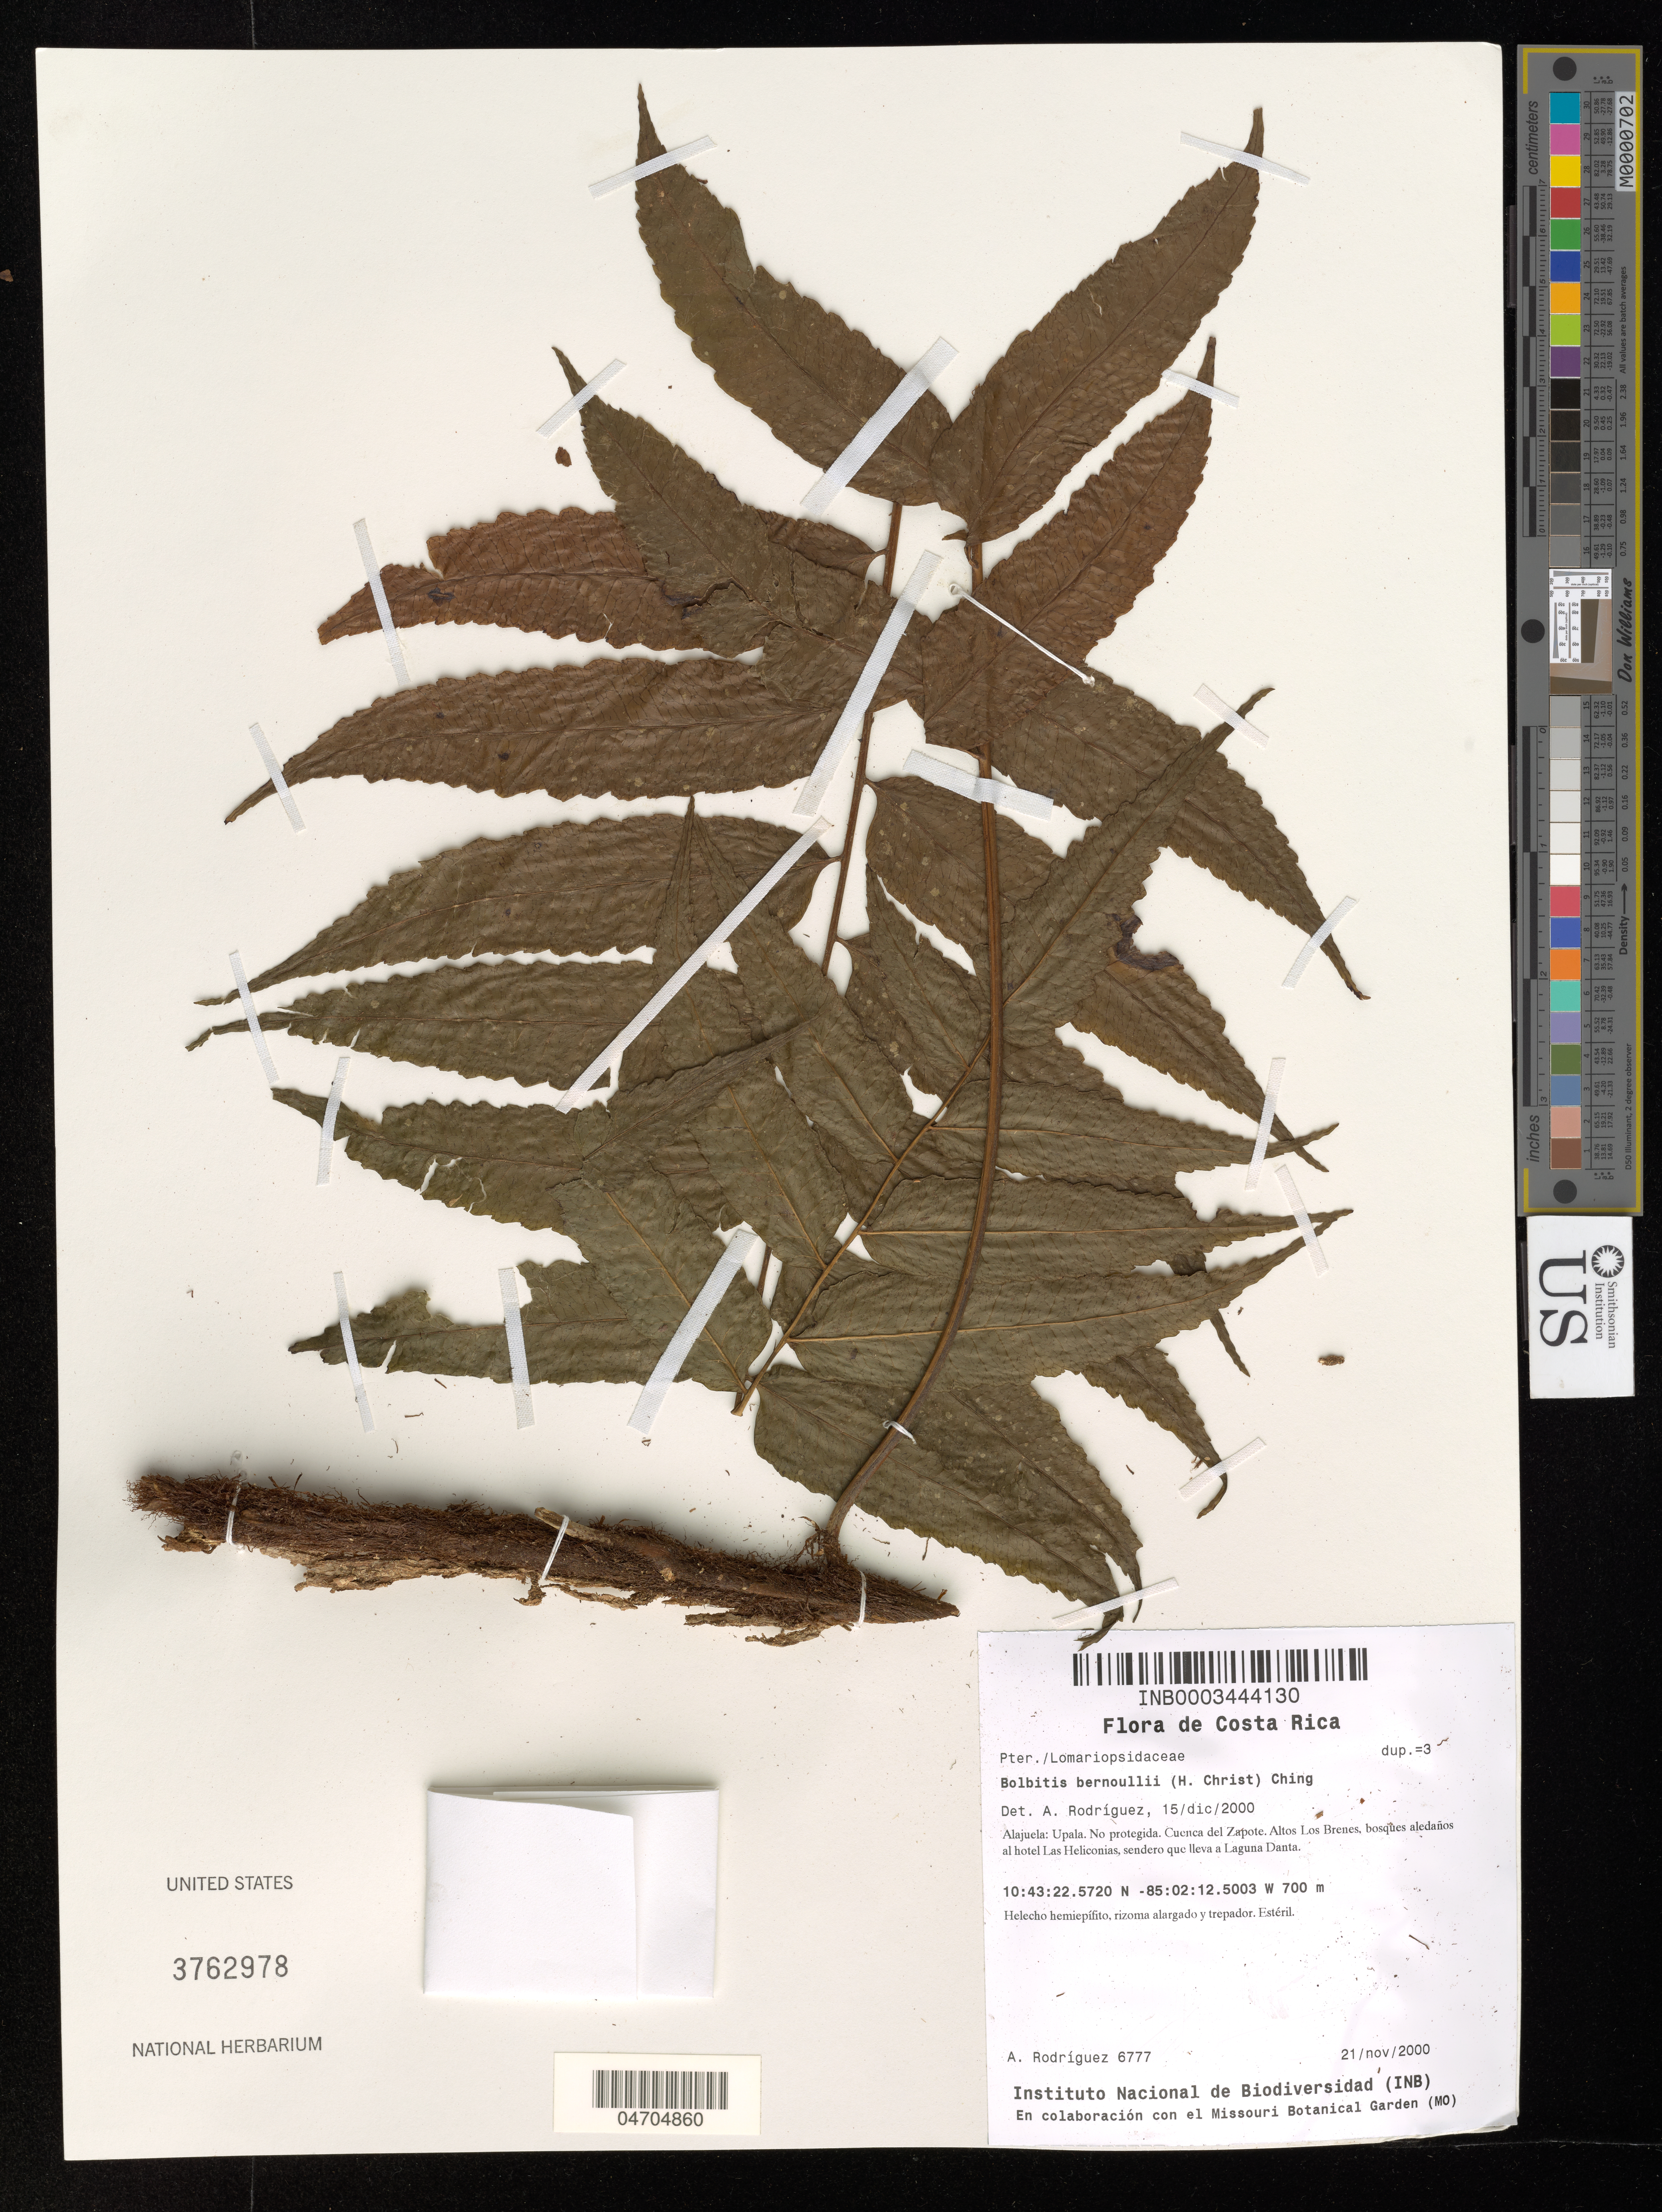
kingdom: Plantae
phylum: Tracheophyta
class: Polypodiopsida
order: Polypodiales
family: Dryopteridaceae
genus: Bolbitis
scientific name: Bolbitis bernouillii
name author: (Kuhn ex Christ) Ching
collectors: A. Rodríguez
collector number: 6777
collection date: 2000-11-21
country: Costa Rica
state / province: Alajuela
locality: Upala. No protegida. Cuenca del Zapote. Altos Los Brenes, bosques aledaños al hotel Las Heliconias, sendero que lleva a Laguna Danta.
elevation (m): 700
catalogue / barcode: US 3762978